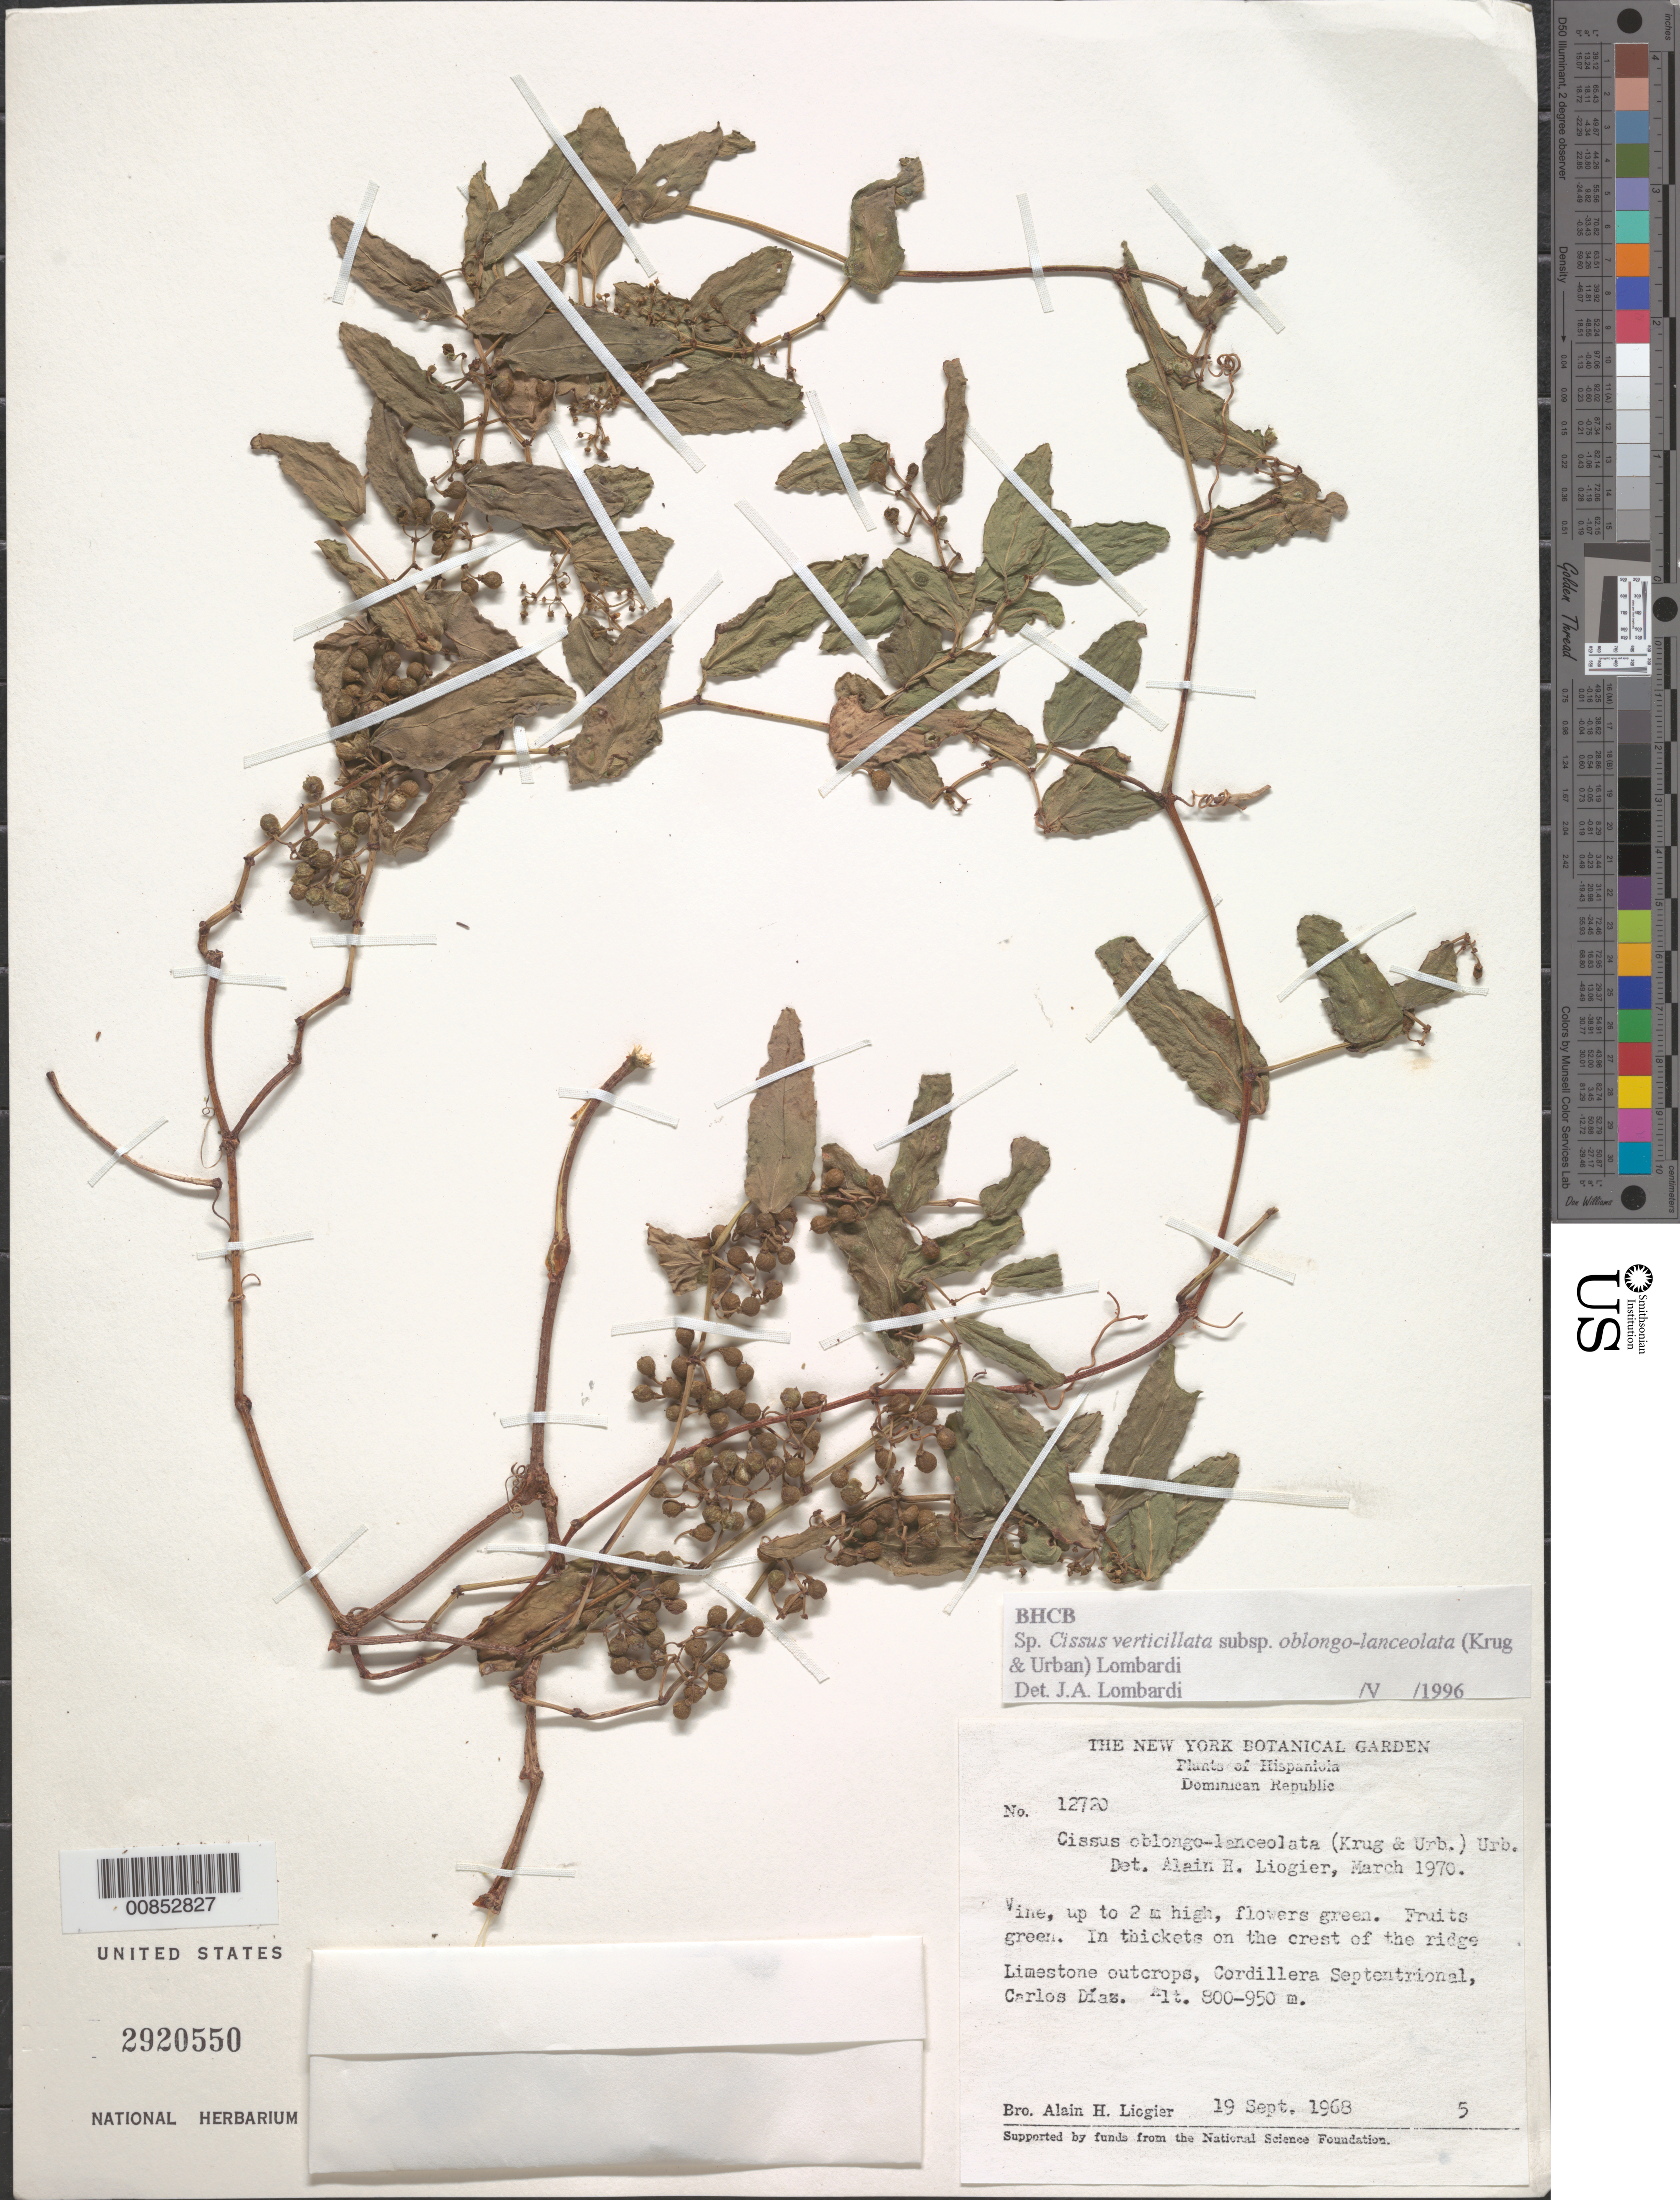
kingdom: Plantae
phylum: Tracheophyta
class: Magnoliopsida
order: Vitales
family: Vitaceae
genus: Cissus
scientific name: Cissus verticillata subsp. oblongolanceolata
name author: (Krug & Urb.) Lombardi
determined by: Lombardi, Julio A.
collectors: A. H. Liogier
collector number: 12720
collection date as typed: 19 Sep 1968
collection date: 1968-09-19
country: Dominican Republic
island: Hispaniola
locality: Outcrops of Cordillera Septentrional, Carlos Díaz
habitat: In thickets on the crest of the ridge of limestone outcrops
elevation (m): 800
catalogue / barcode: US 2920550